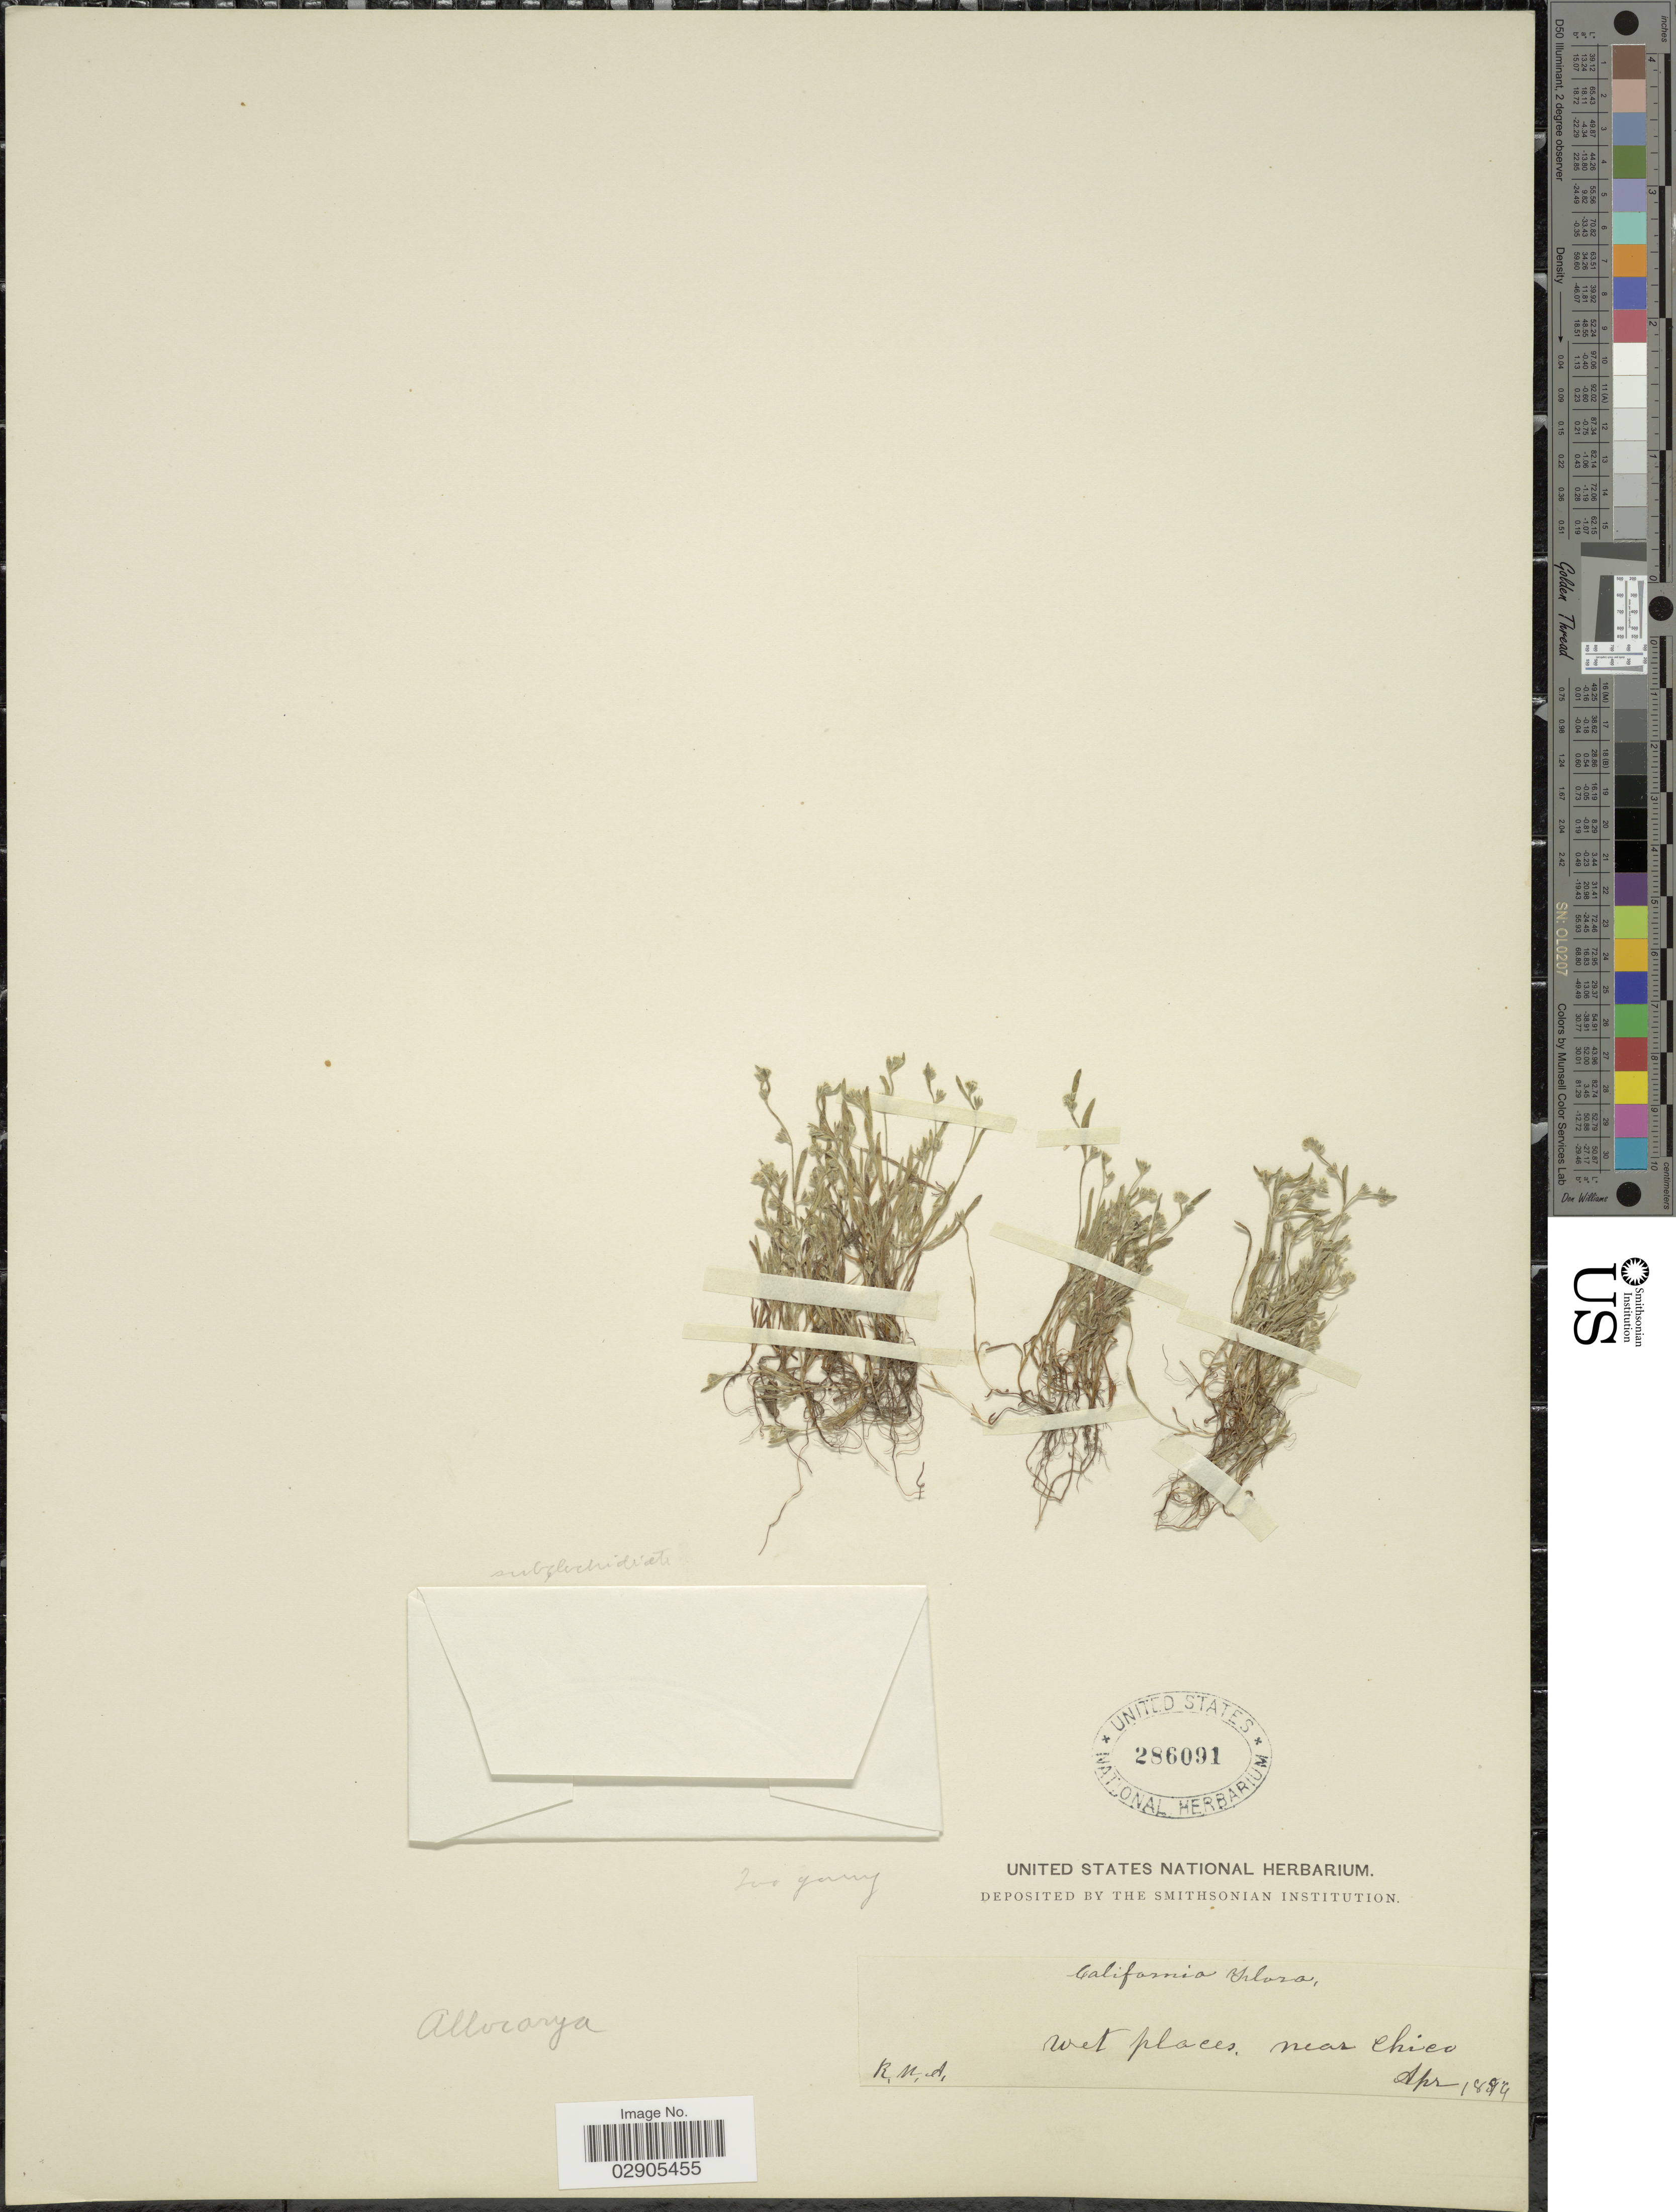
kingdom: Plantae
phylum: Tracheophyta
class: Magnoliopsida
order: Boraginales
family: Boraginaceae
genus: Allocarya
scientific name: Allocarya sp.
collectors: R. Austin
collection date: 1889-04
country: United States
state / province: California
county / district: Butte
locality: Wet places, near Chico.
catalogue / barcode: US 286091